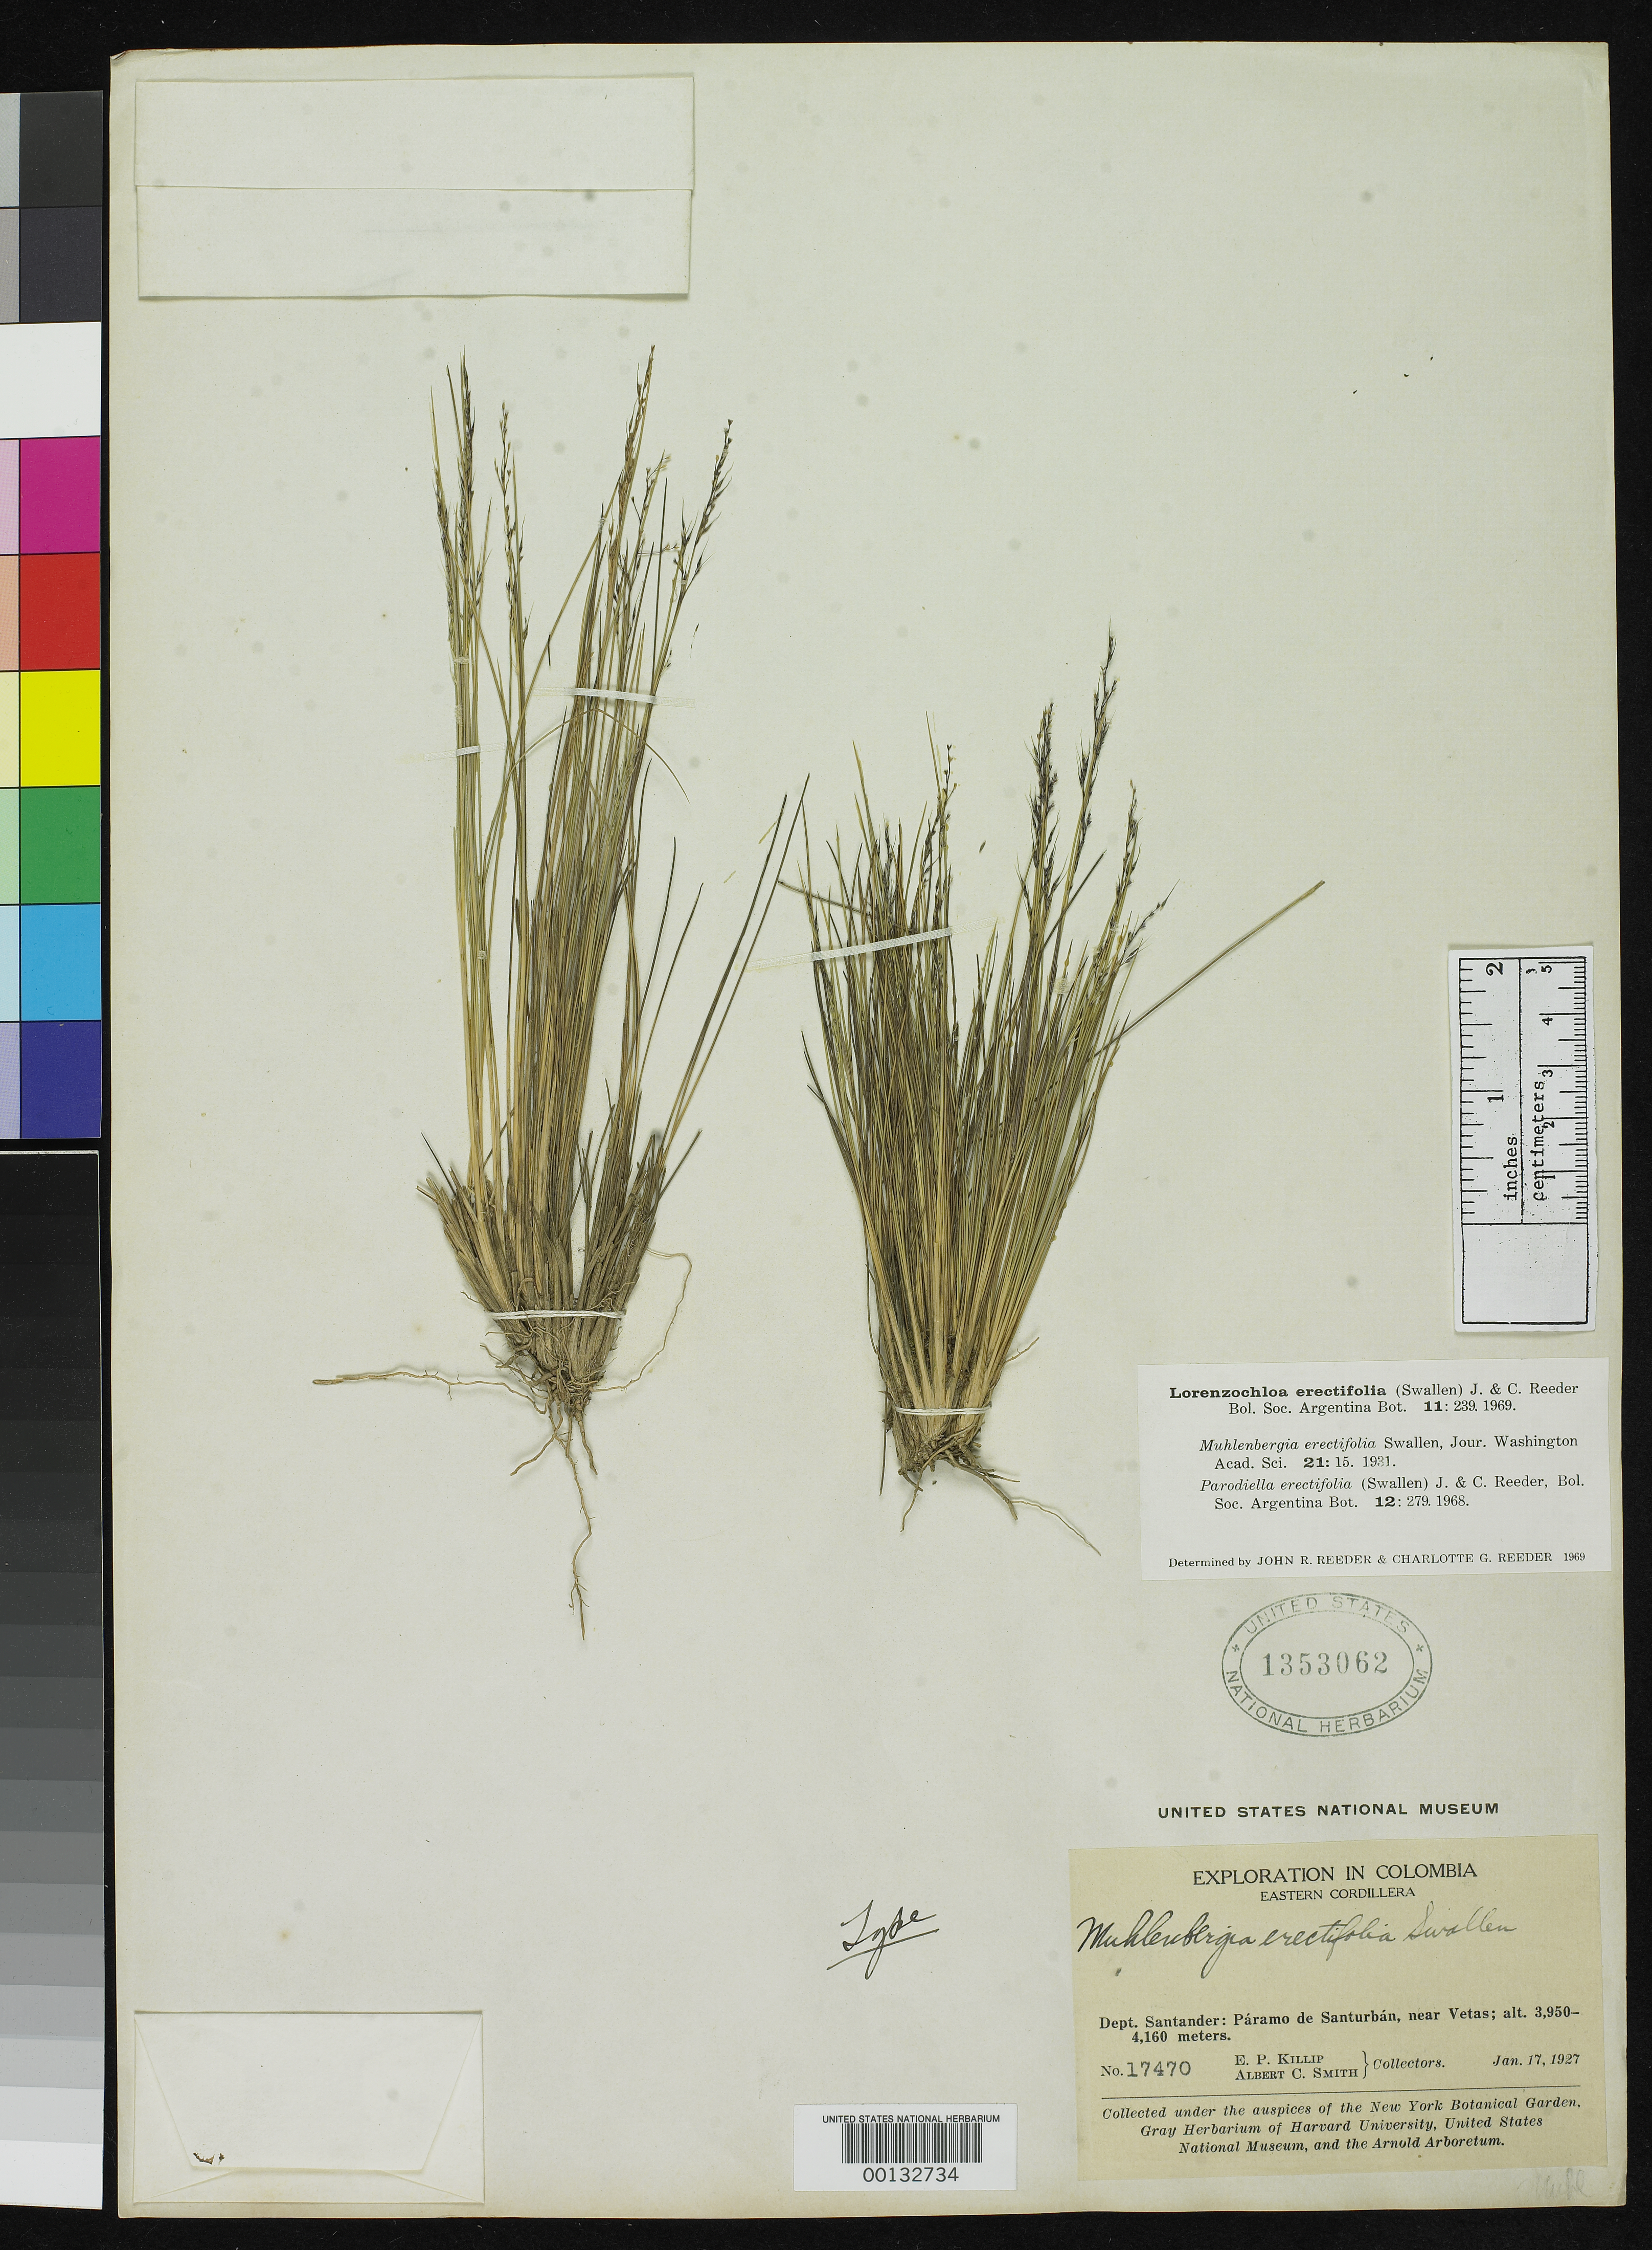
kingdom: Plantae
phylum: Tracheophyta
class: Liliopsida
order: Poales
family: Poaceae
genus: Muhlenbergia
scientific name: Muhlenbergia erectifolia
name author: Swallen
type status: Holotype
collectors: E. P. Killip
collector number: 17470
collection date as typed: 17 Jan 1927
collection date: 1927-01-17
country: Colombia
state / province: Norte de Santander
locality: Paramo de San Turban, near Vetas.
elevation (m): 3950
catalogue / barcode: US 1353062